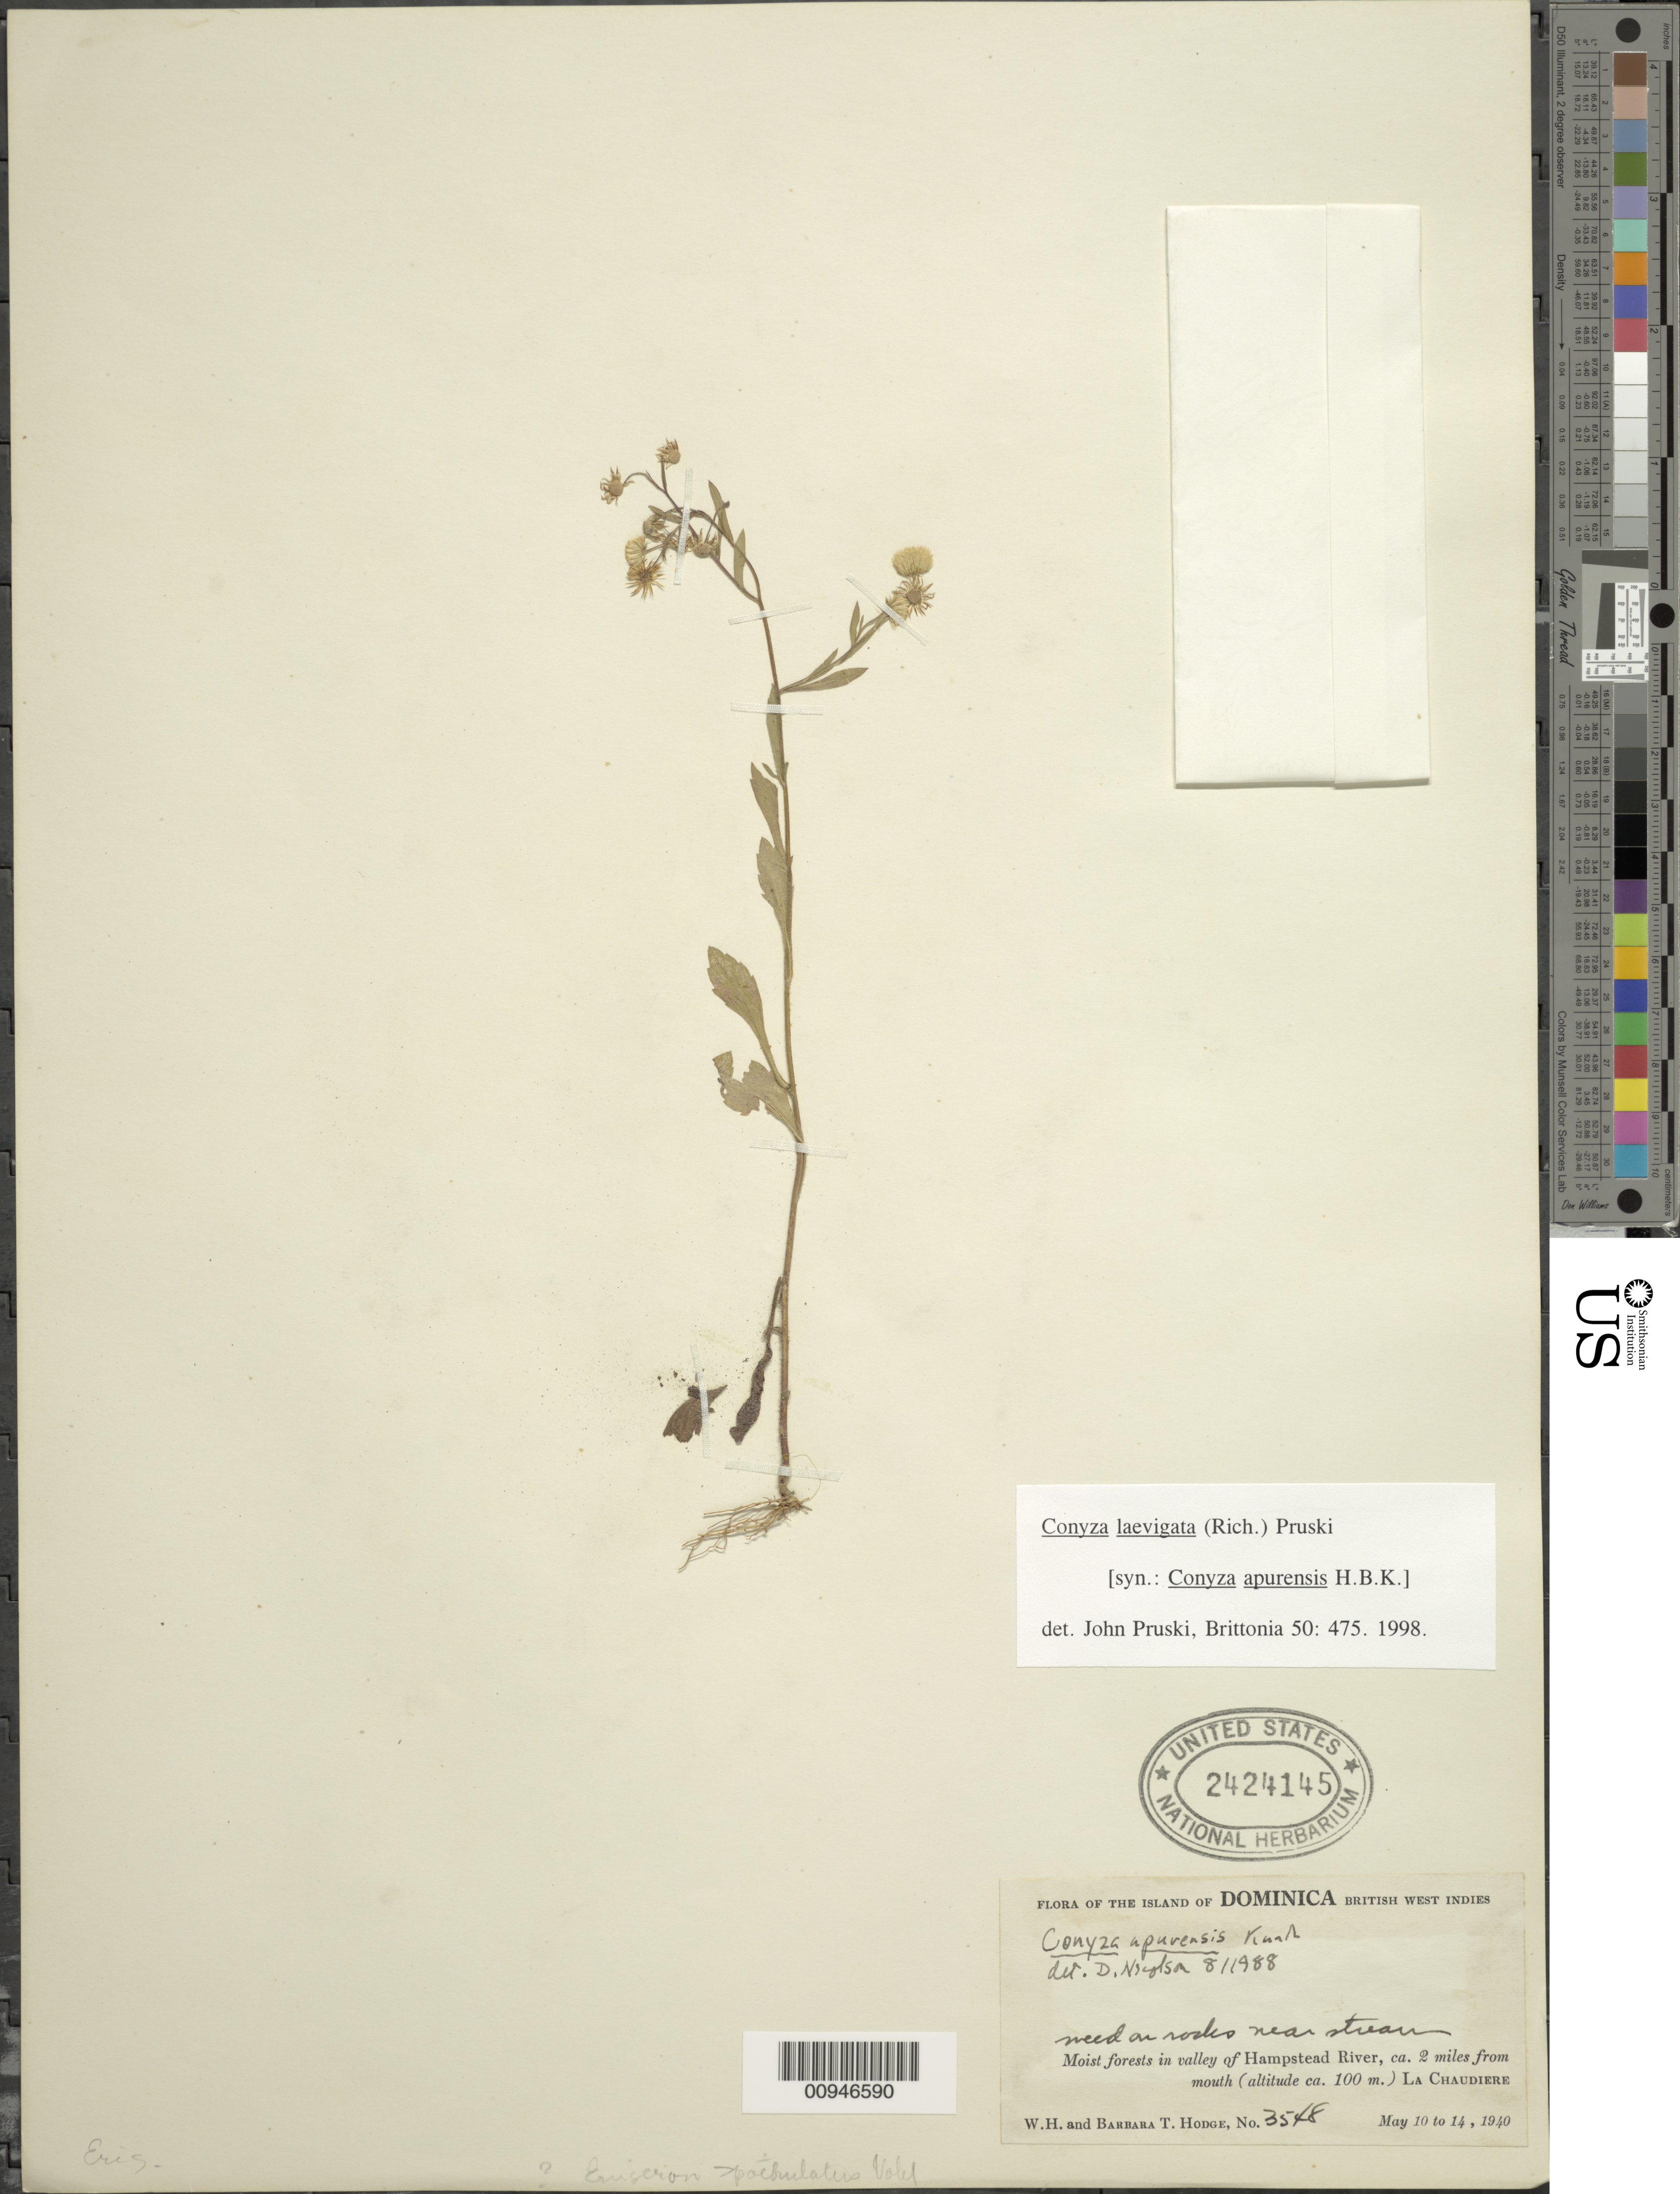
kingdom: Plantae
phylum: Tracheophyta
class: Magnoliopsida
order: Asterales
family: Asteraceae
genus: Conyza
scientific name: Conyza laevigata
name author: (Rich.) Pruski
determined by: Pruski, J. F.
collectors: W. Hodge & B. Hodge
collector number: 3548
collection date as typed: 10 May 1940 to 14 May 1940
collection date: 1940-05-10/1940-05-14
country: Dominica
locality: Valley of Hampstead River, ca. 2 miles from mouth. La Chaudiere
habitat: On rocks near stream in moist forests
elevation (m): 100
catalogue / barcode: US 2424145